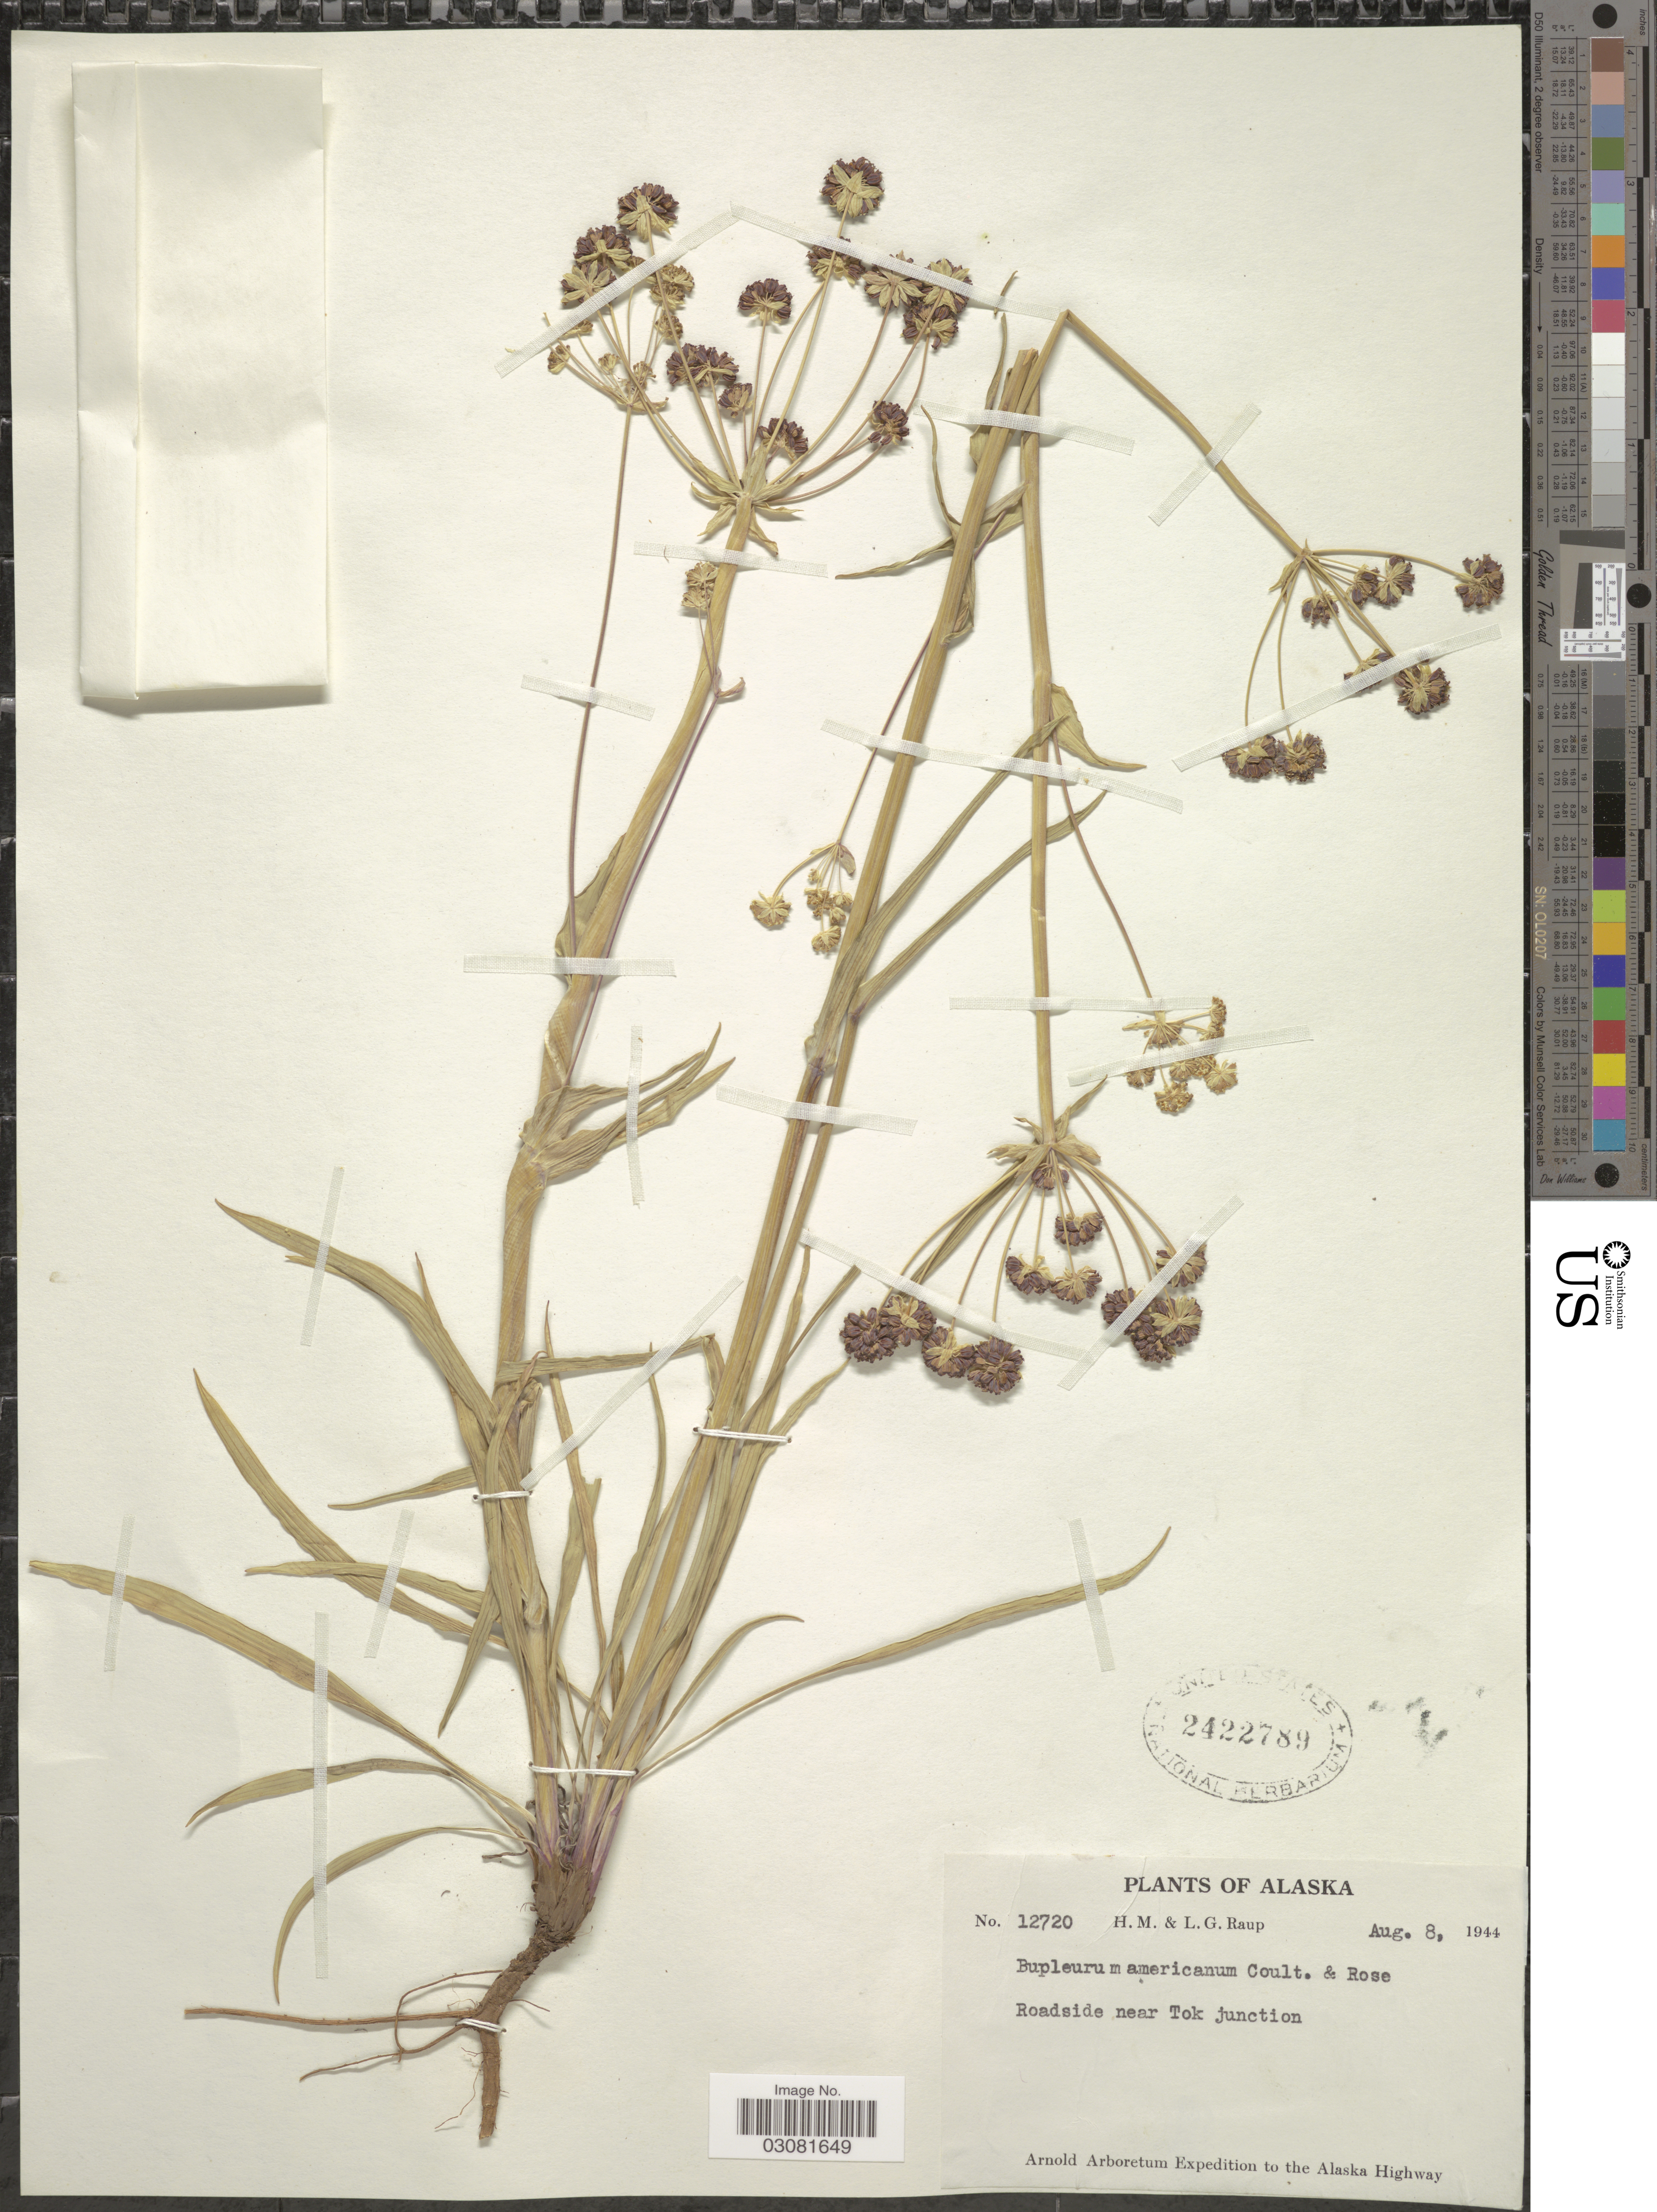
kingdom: Plantae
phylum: Tracheophyta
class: Magnoliopsida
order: Apiales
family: Apiaceae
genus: Bupleurum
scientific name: Bupleurum americanum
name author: J.M. Coult. & Rose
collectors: H. Raup & L. Raup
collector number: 12720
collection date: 1944-08-08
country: United States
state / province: Alaska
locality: Roadside near Tok junction, to the Alaska Highway.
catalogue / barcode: US 2422789